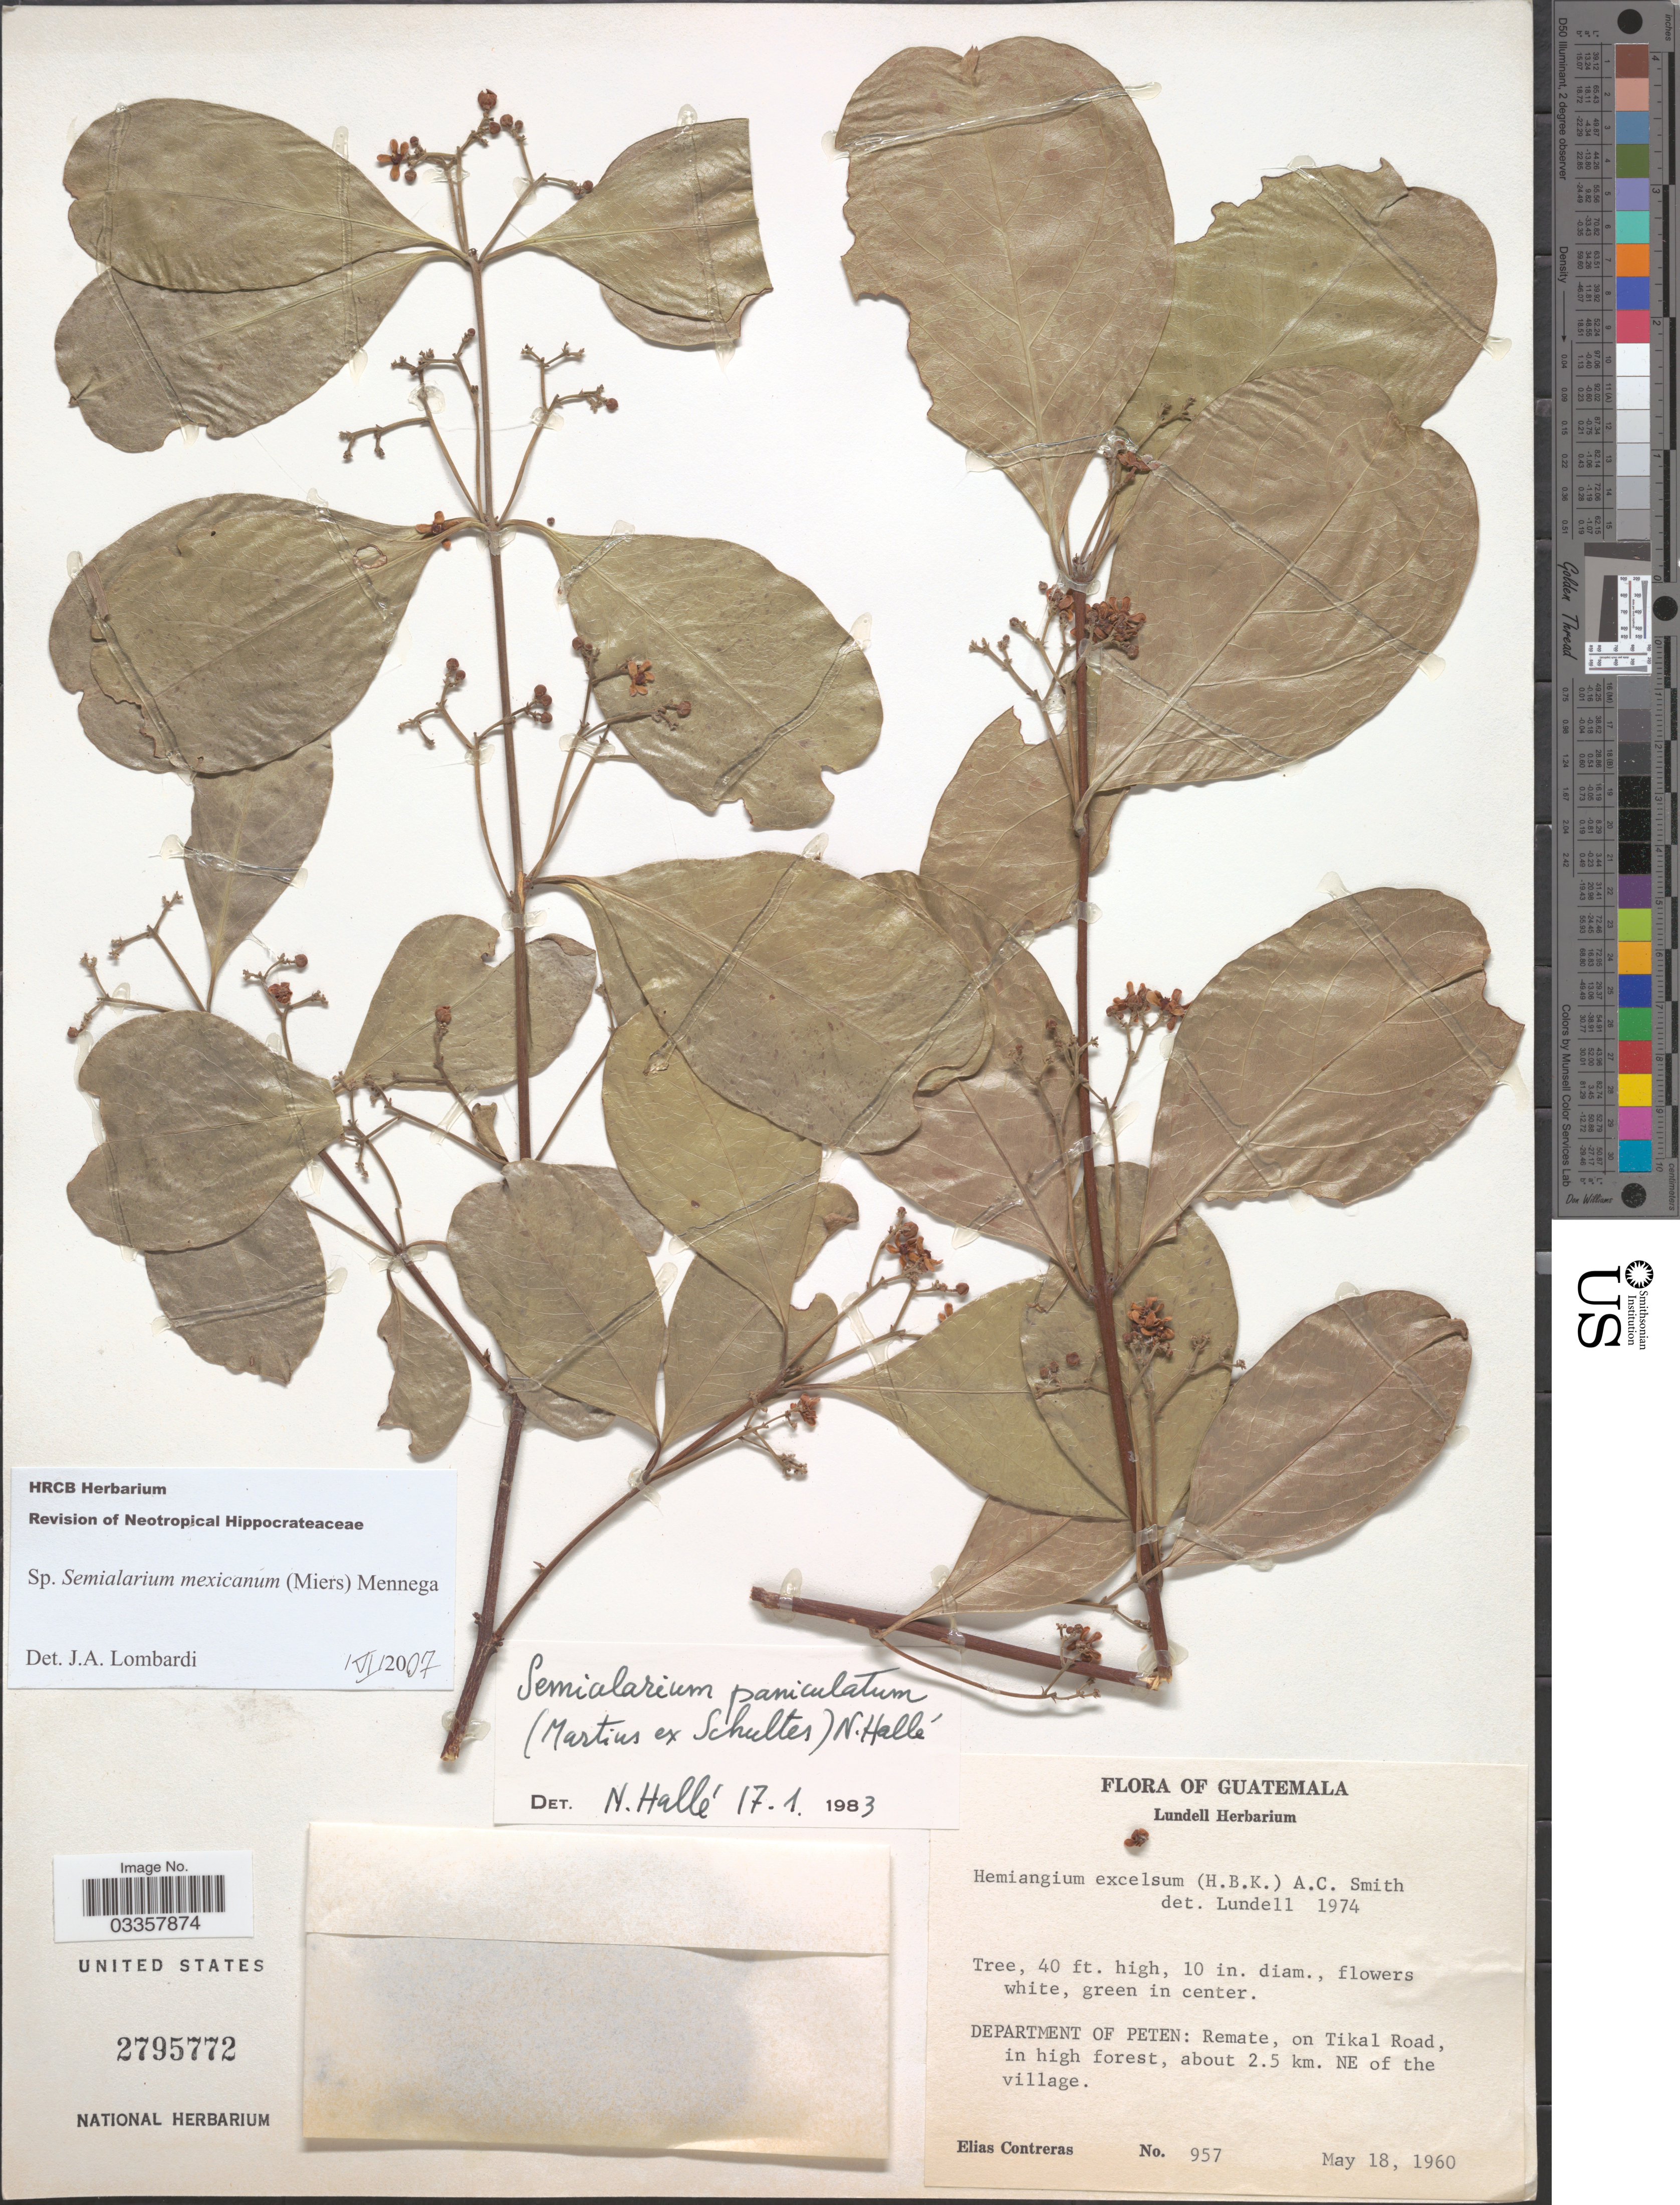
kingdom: Plantae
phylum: Tracheophyta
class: Magnoliopsida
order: Celastrales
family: Celastraceae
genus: Semialarium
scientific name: Semialarium mexicanum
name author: (Miers) Mennega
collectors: E. Contreras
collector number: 957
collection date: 1960-05-18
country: Guatemala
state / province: El Petén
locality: Department of Peten: Remate, on Tikal Road, in high forest, about 2.5 km. NE of the village.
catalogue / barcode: US 2795772